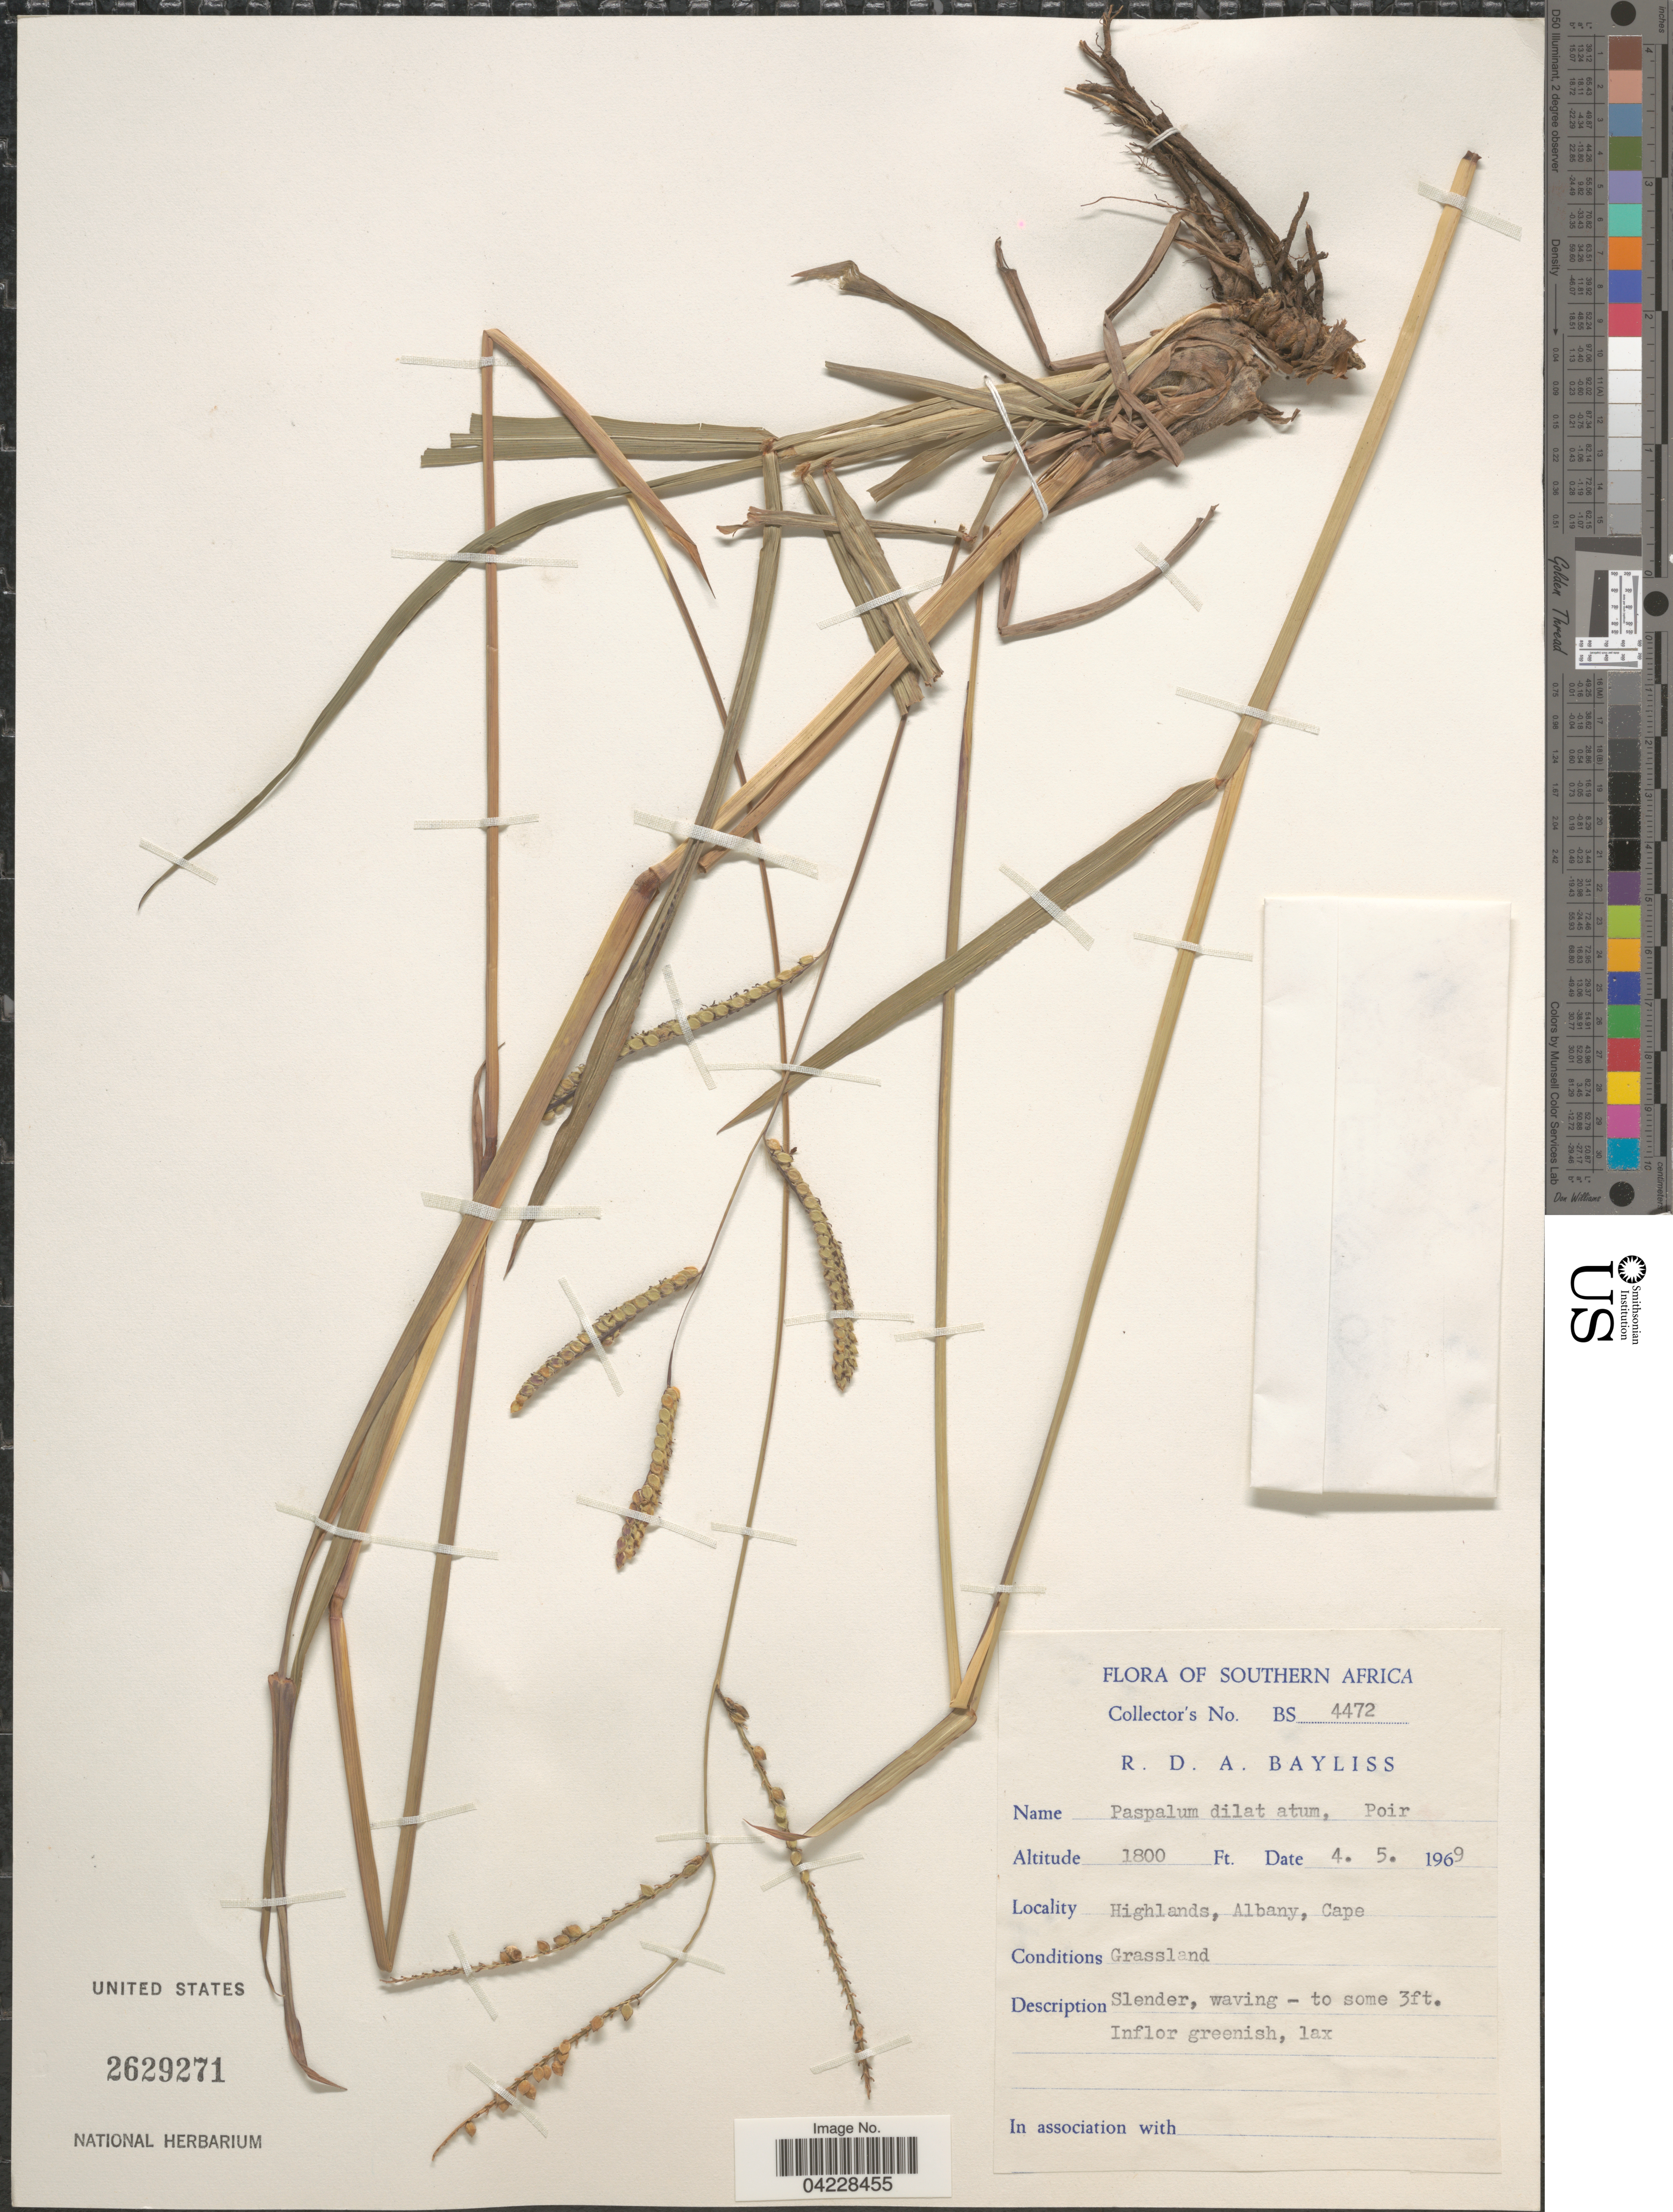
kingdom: Plantae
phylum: Tracheophyta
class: Liliopsida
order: Poales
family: Poaceae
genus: Paspalum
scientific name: Paspalum dilatatum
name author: Poir.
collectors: R. Bayliss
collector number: BS4472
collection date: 1969-05-04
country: South Africa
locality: Southern Africa. Highlands, Albany, Cape.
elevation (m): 549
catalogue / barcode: US 2629271